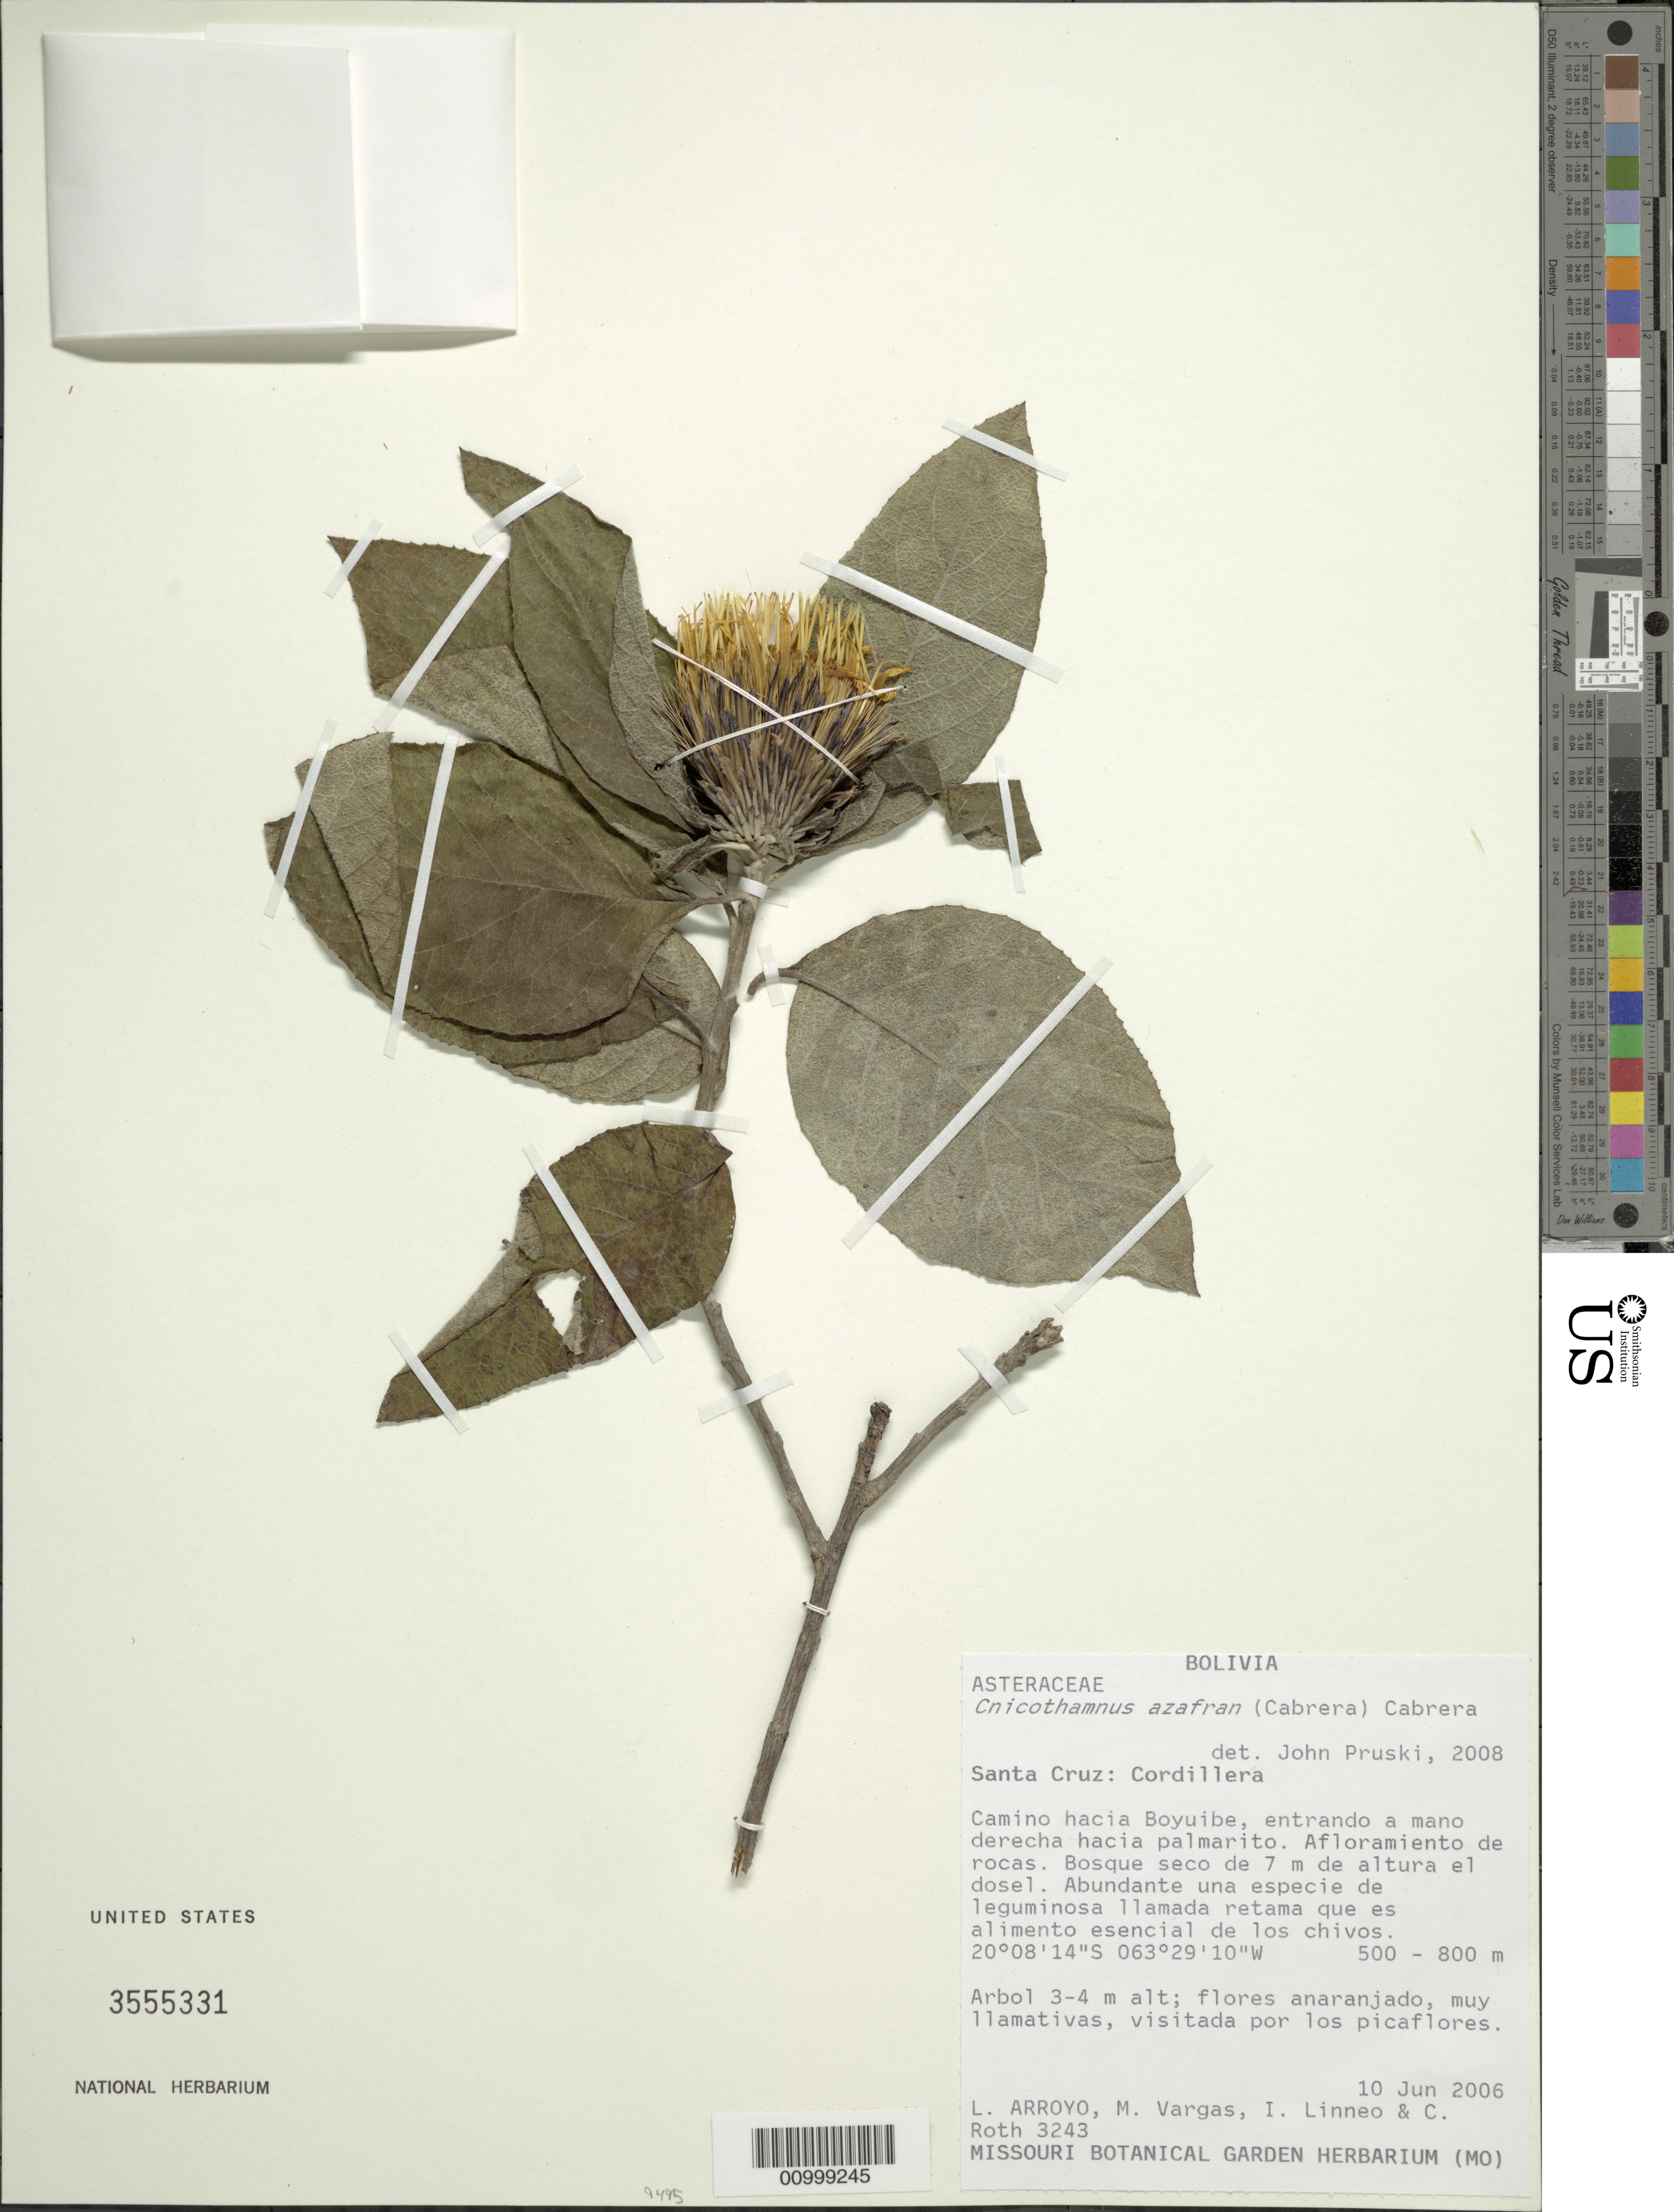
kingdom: Plantae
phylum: Tracheophyta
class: Magnoliopsida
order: Asterales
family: Asteraceae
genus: Cnicothamnus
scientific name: Cnicothamnus azafran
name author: (Cabrera) Cabrera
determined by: Pruski, J. F.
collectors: L. Arroyo, M. Vargas, I. Linneo & C. Roth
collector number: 3243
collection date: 2006-06-10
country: Bolivia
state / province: Santa Cruz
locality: Cordillera. Camino hacia Boyuibe, entrando a mano derecha hacia palmarito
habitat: Afloramiento de rocas. Bosque seco de 7 m de altura el dosel.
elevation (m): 500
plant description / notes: Leguminosa llamada retama que es alimento esencial de los chivos.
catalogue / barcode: US 3555331